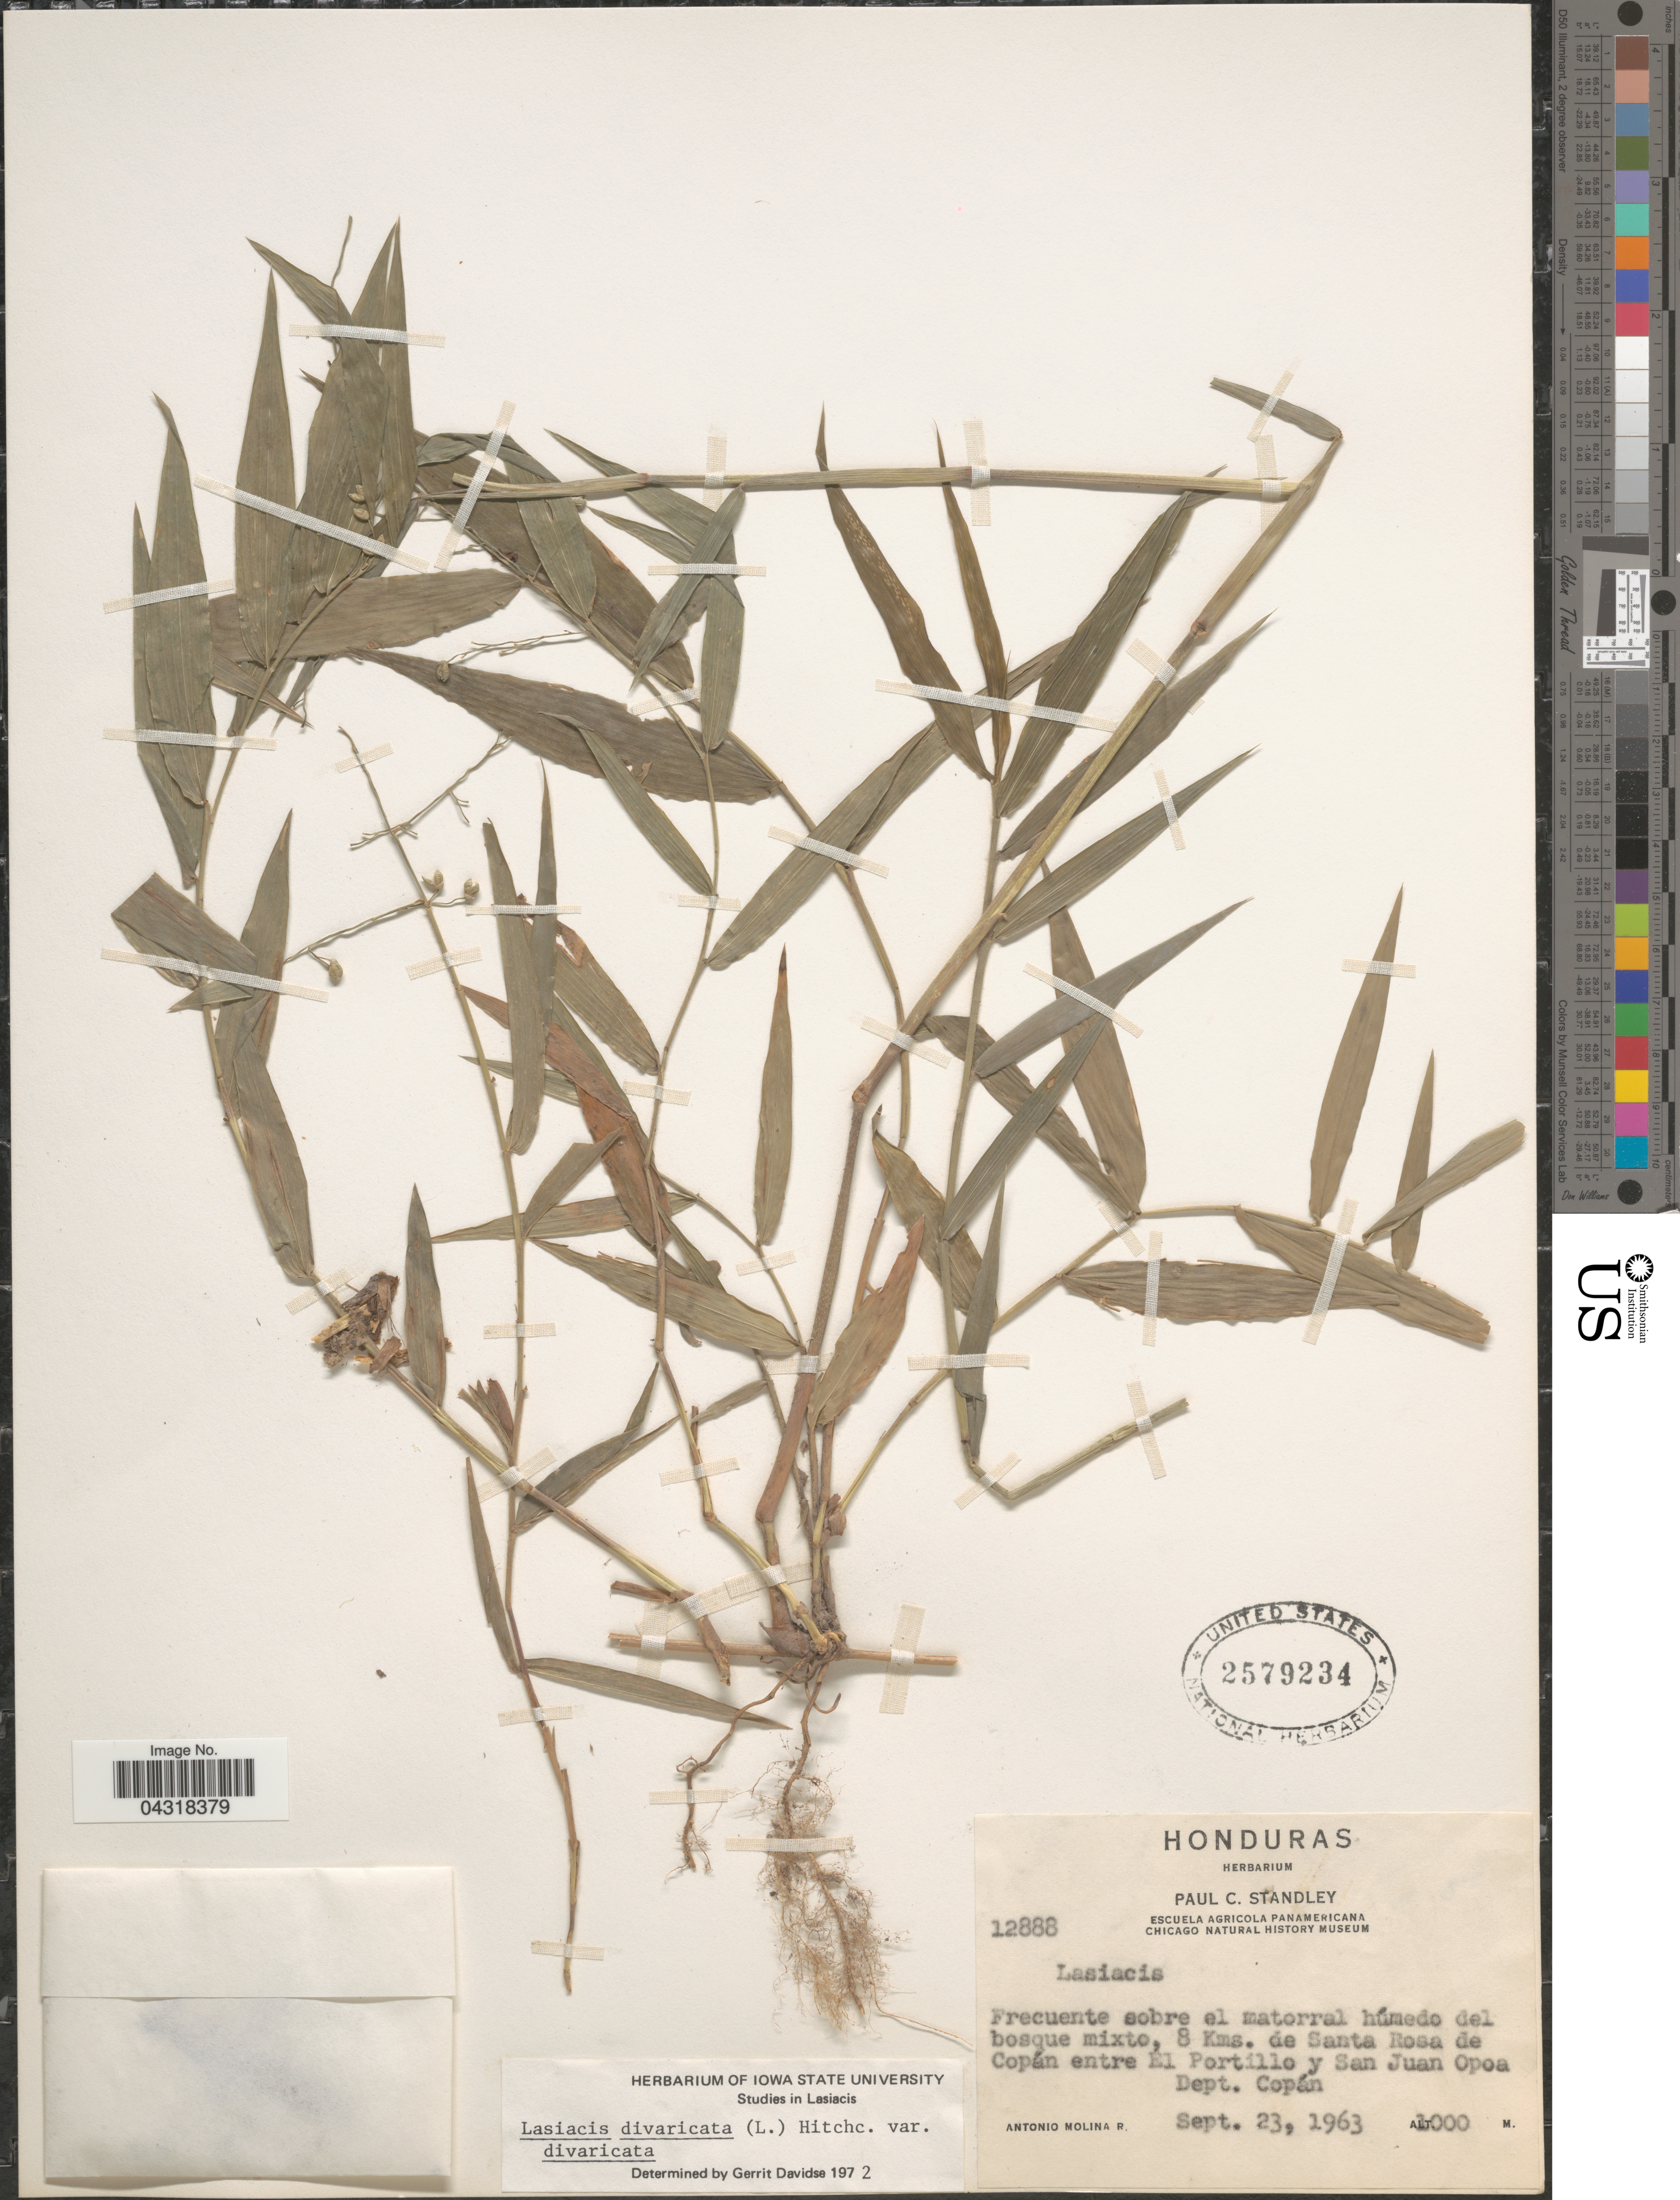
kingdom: Plantae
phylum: Tracheophyta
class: Liliopsida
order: Poales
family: Poaceae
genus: Lasiacis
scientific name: Lasiacis divaricata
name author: (L.) Hitchc.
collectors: A. Molina R.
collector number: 12888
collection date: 1963-09-23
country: Honduras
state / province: Copan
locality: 8 Kms. de Santa Rosa de Copán entre El Portillo y San Juan Opoa. Dept. Copán.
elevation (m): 1000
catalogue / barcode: US 2579234